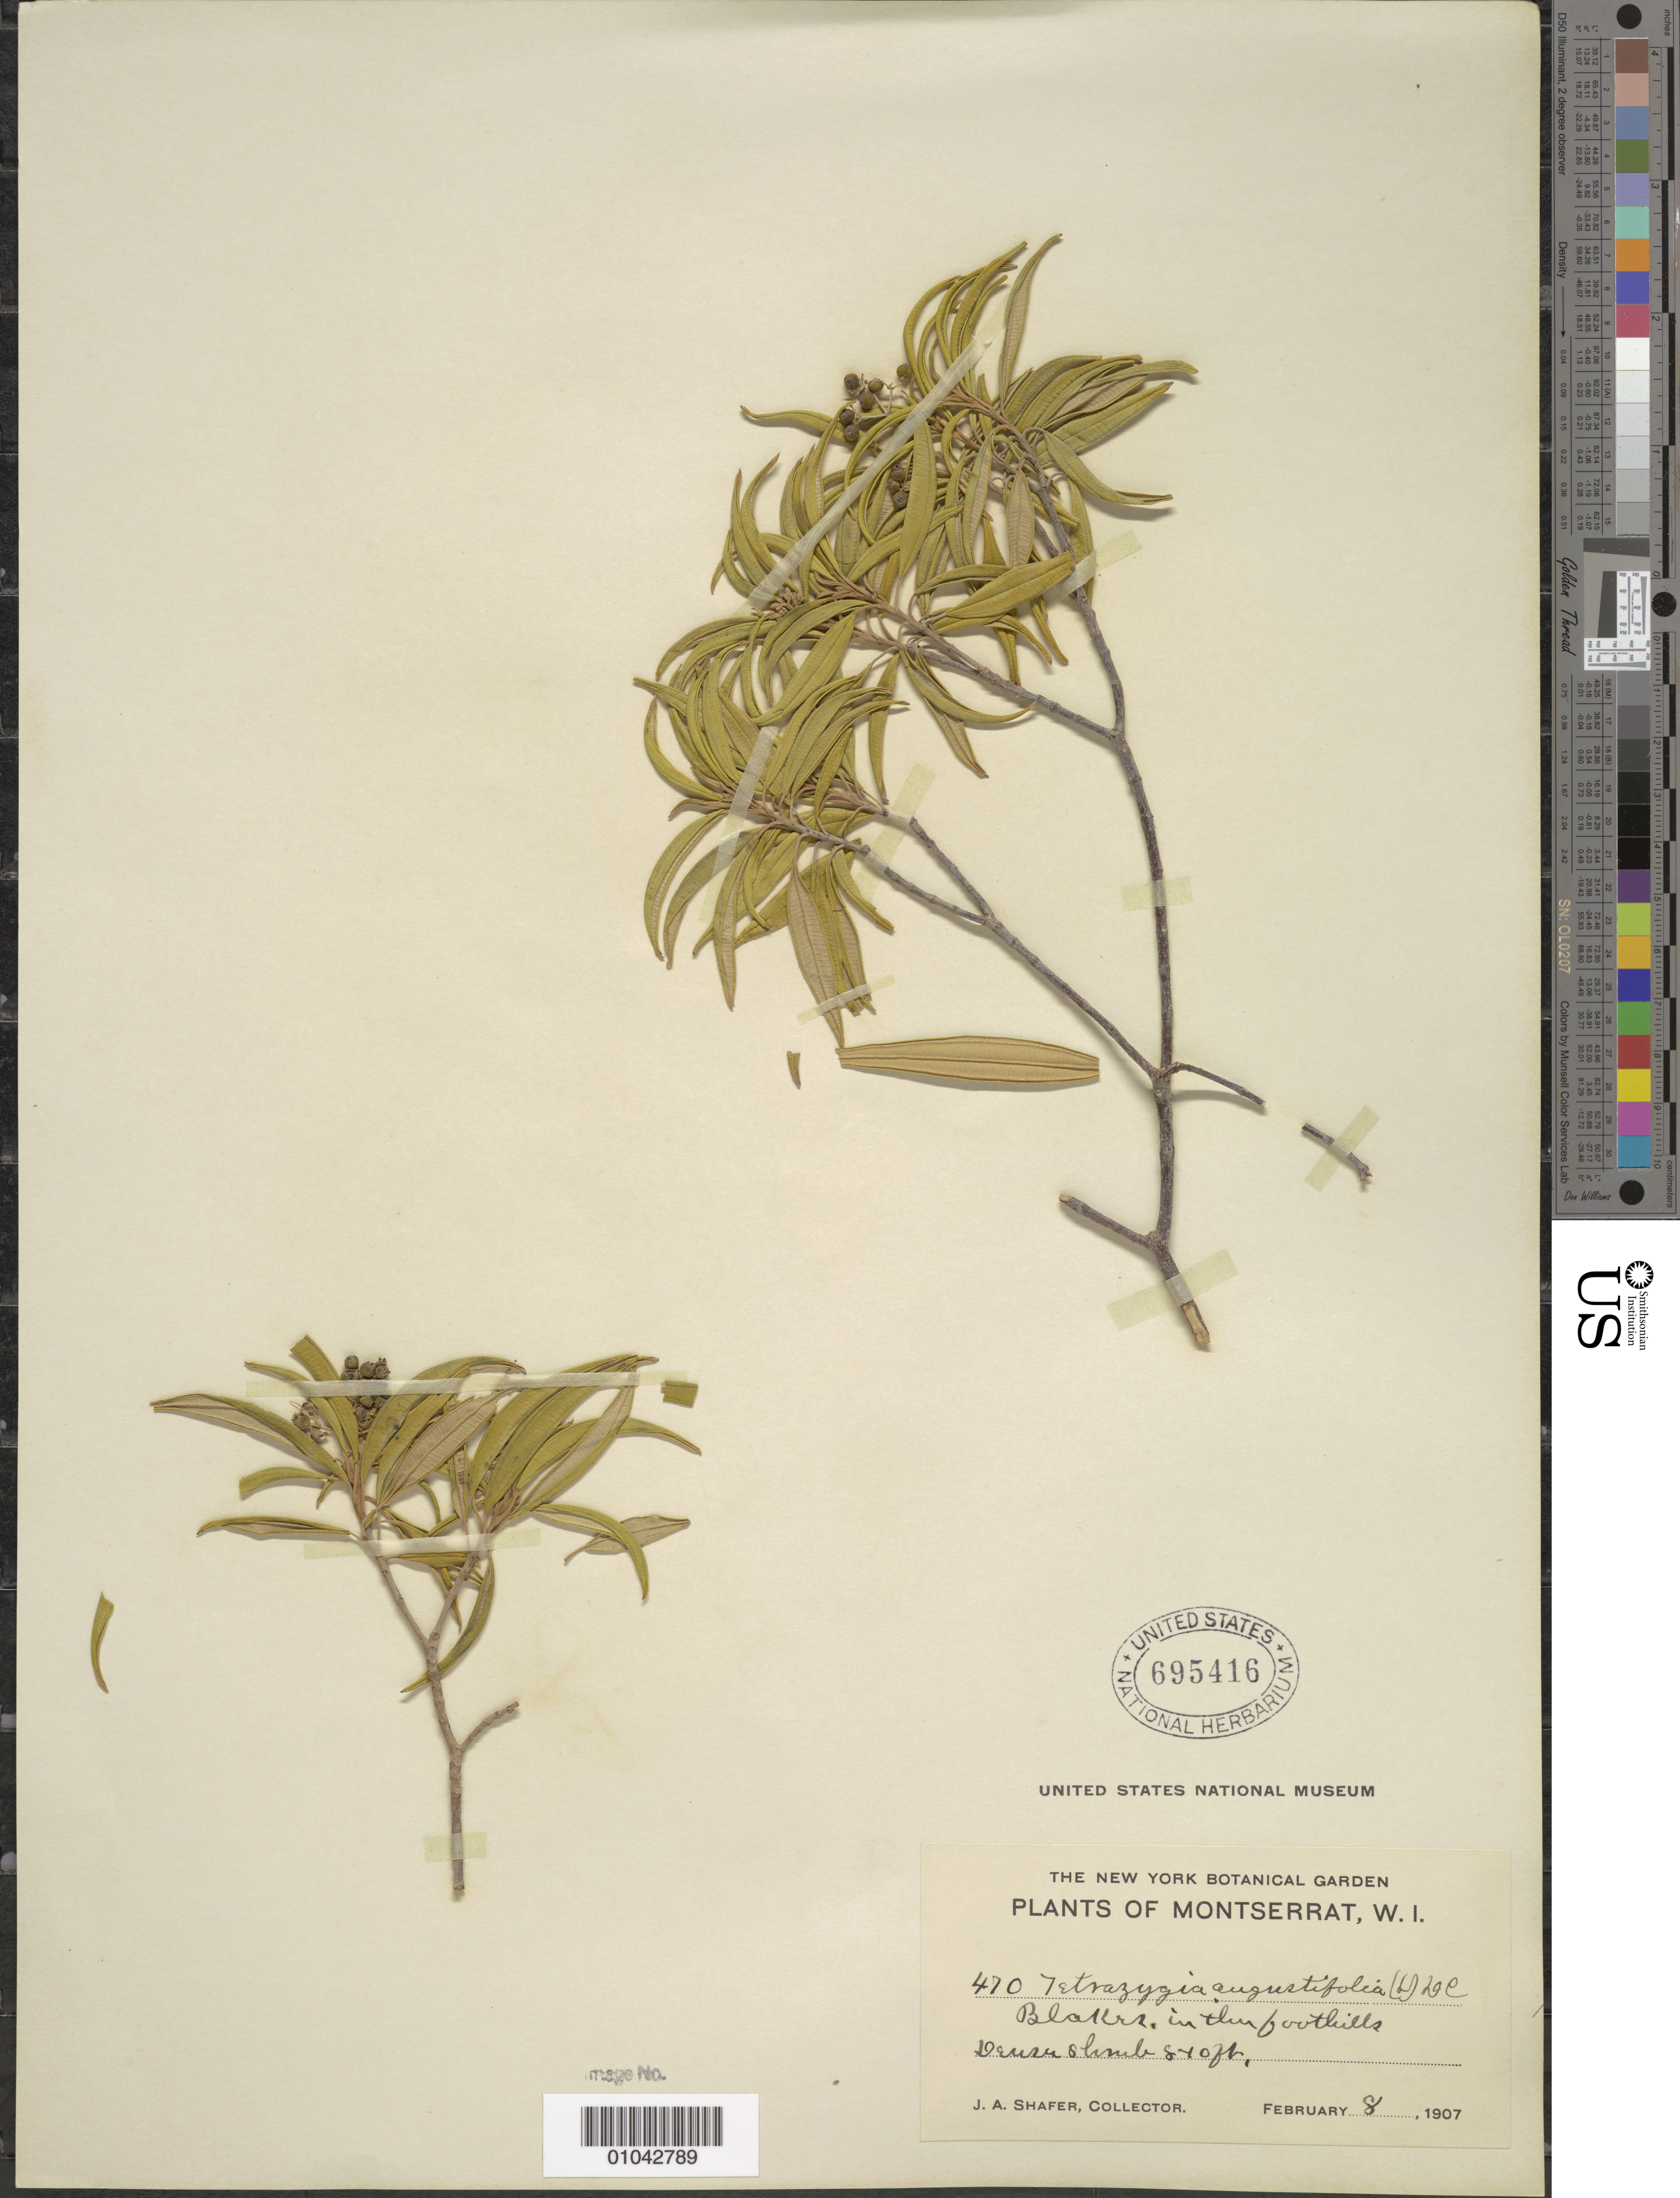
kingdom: Plantae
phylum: Tracheophyta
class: Magnoliopsida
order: Myrtales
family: Melastomataceae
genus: Tetrazygia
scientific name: Tetrazygia angustifolia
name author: (Sw.) DC.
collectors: J. A. Shafer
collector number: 470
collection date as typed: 08 Feb 1907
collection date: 1907-02-08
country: Montserrat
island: Montserrat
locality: Baker, in the foothills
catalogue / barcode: US 695416